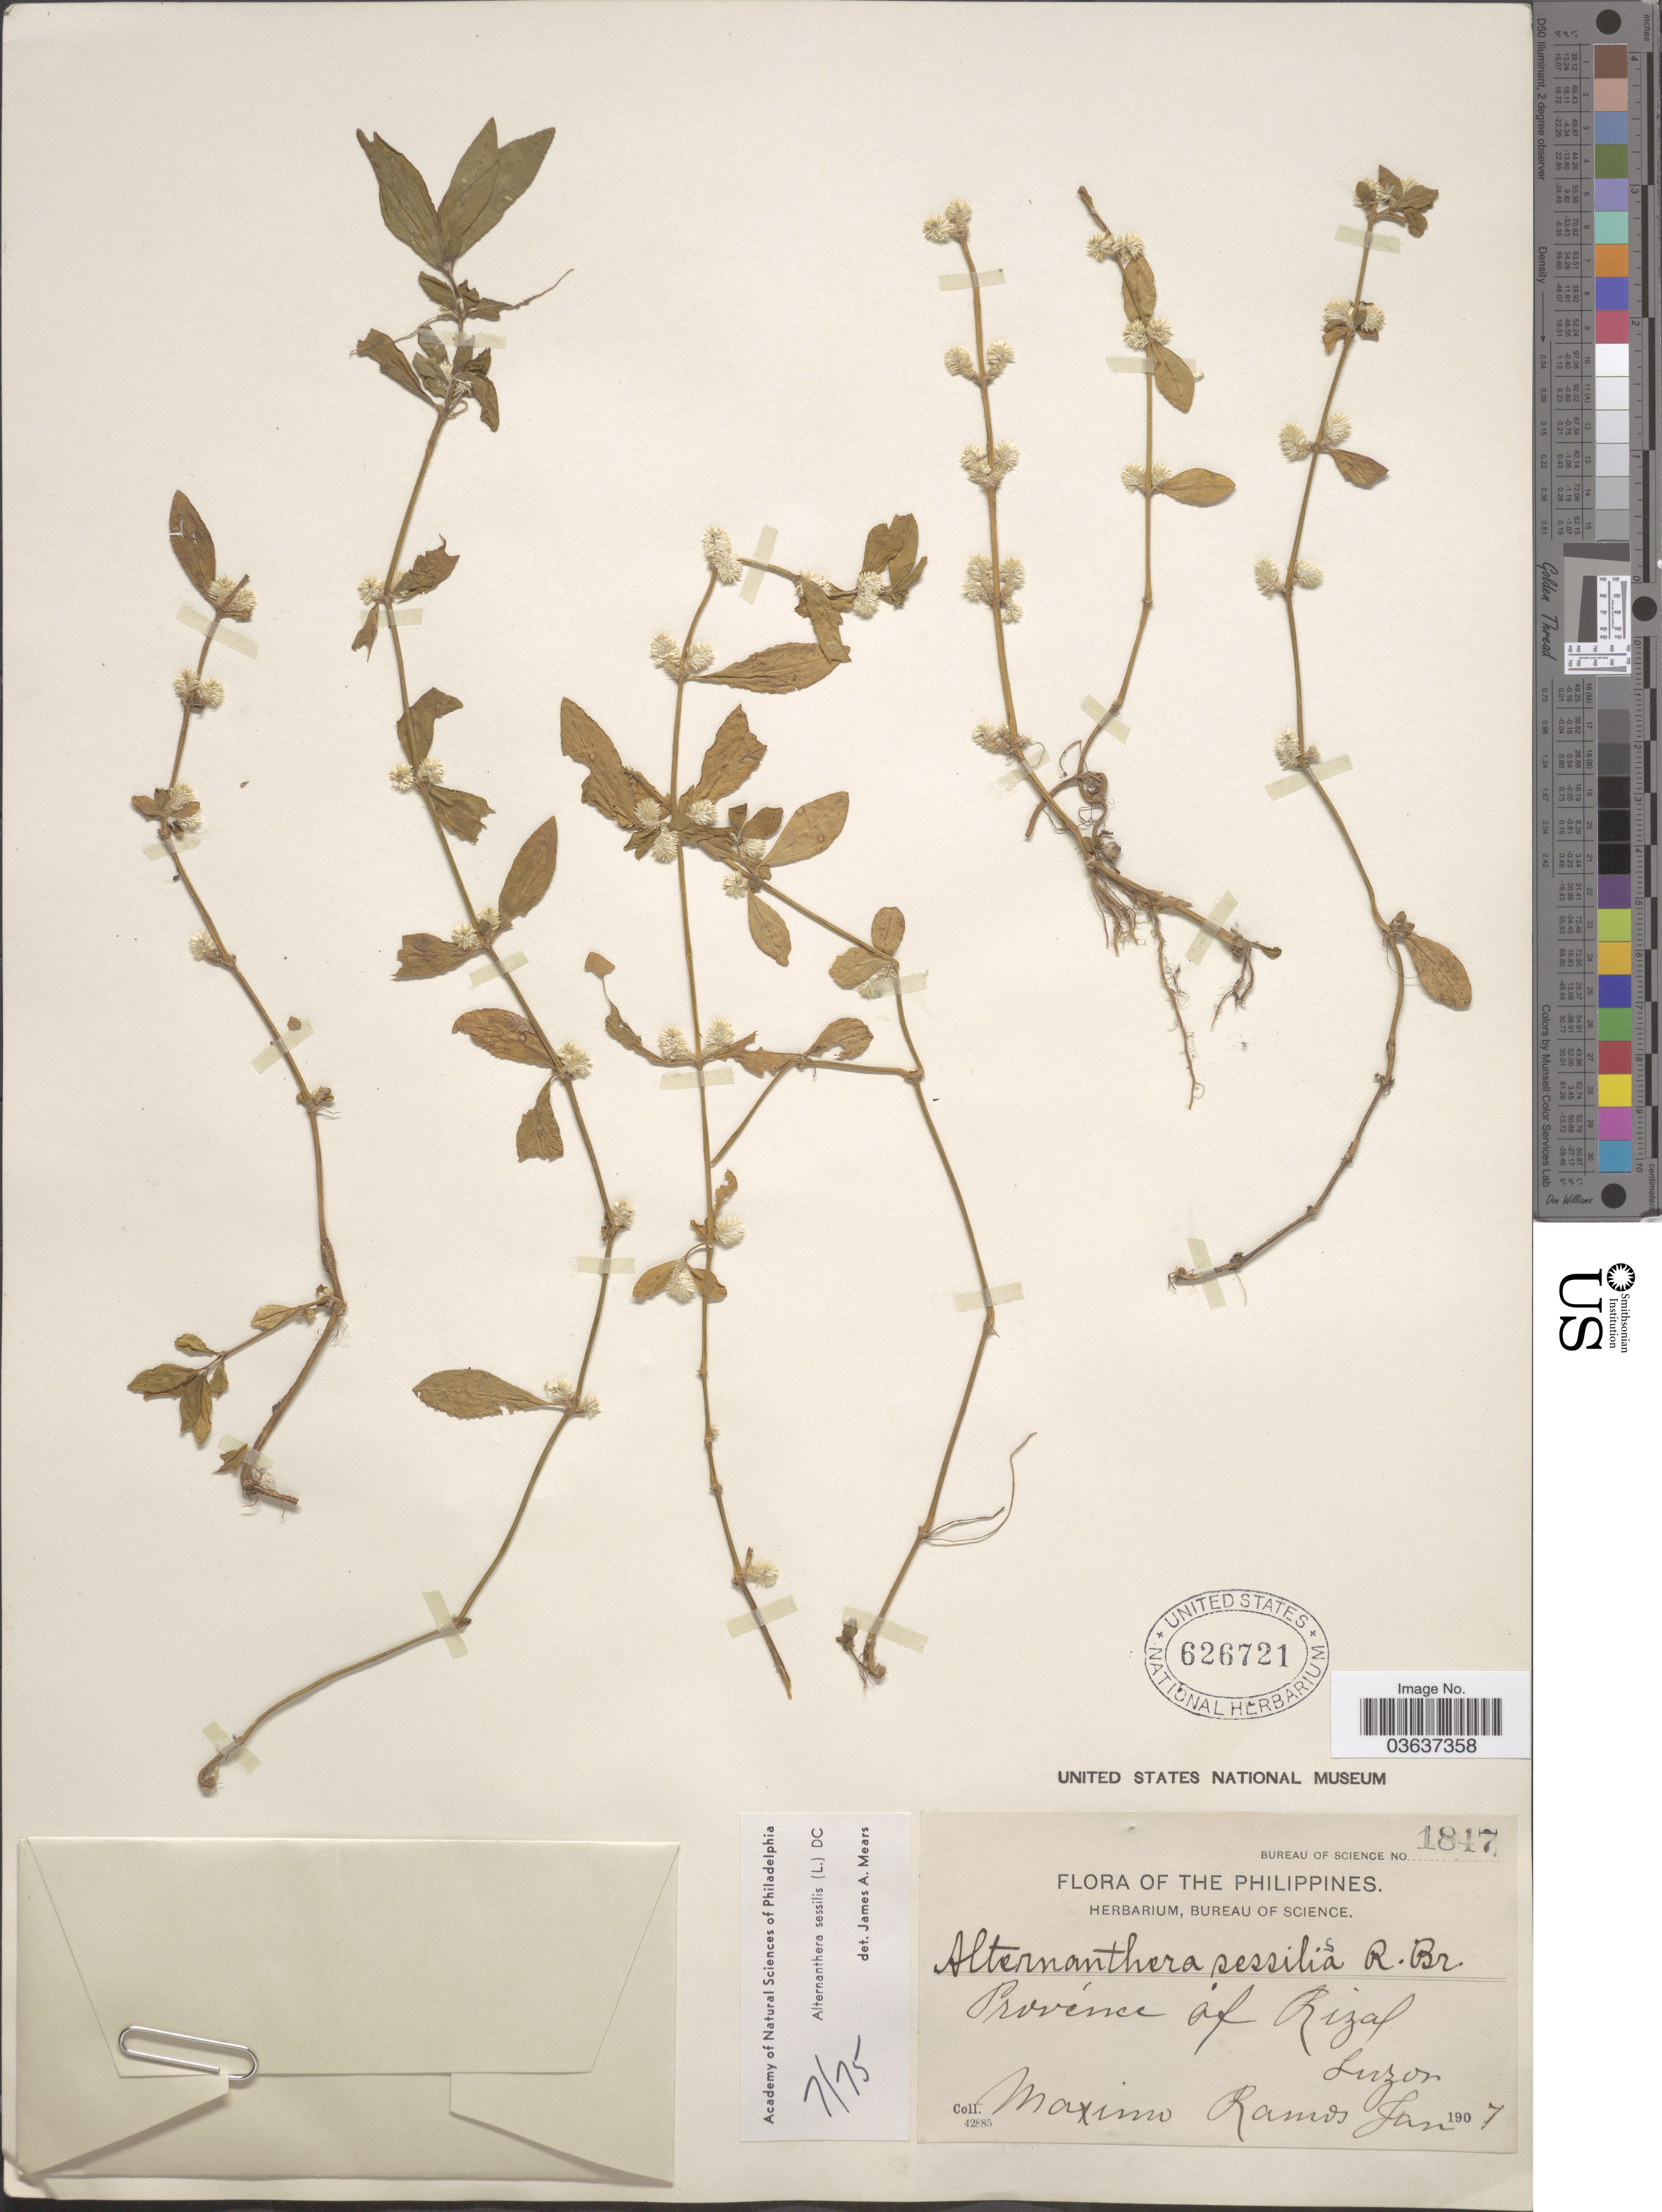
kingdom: Plantae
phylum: Tracheophyta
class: Magnoliopsida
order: Caryophyllales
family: Amaranthaceae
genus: Alternanthera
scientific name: Alternanthera sessilis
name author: (L.) DC.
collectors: M. Ramos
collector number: Bureau of Science 1847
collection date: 1907-01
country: Philippines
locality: Province of Rizal. Luzon.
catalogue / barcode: US 626721